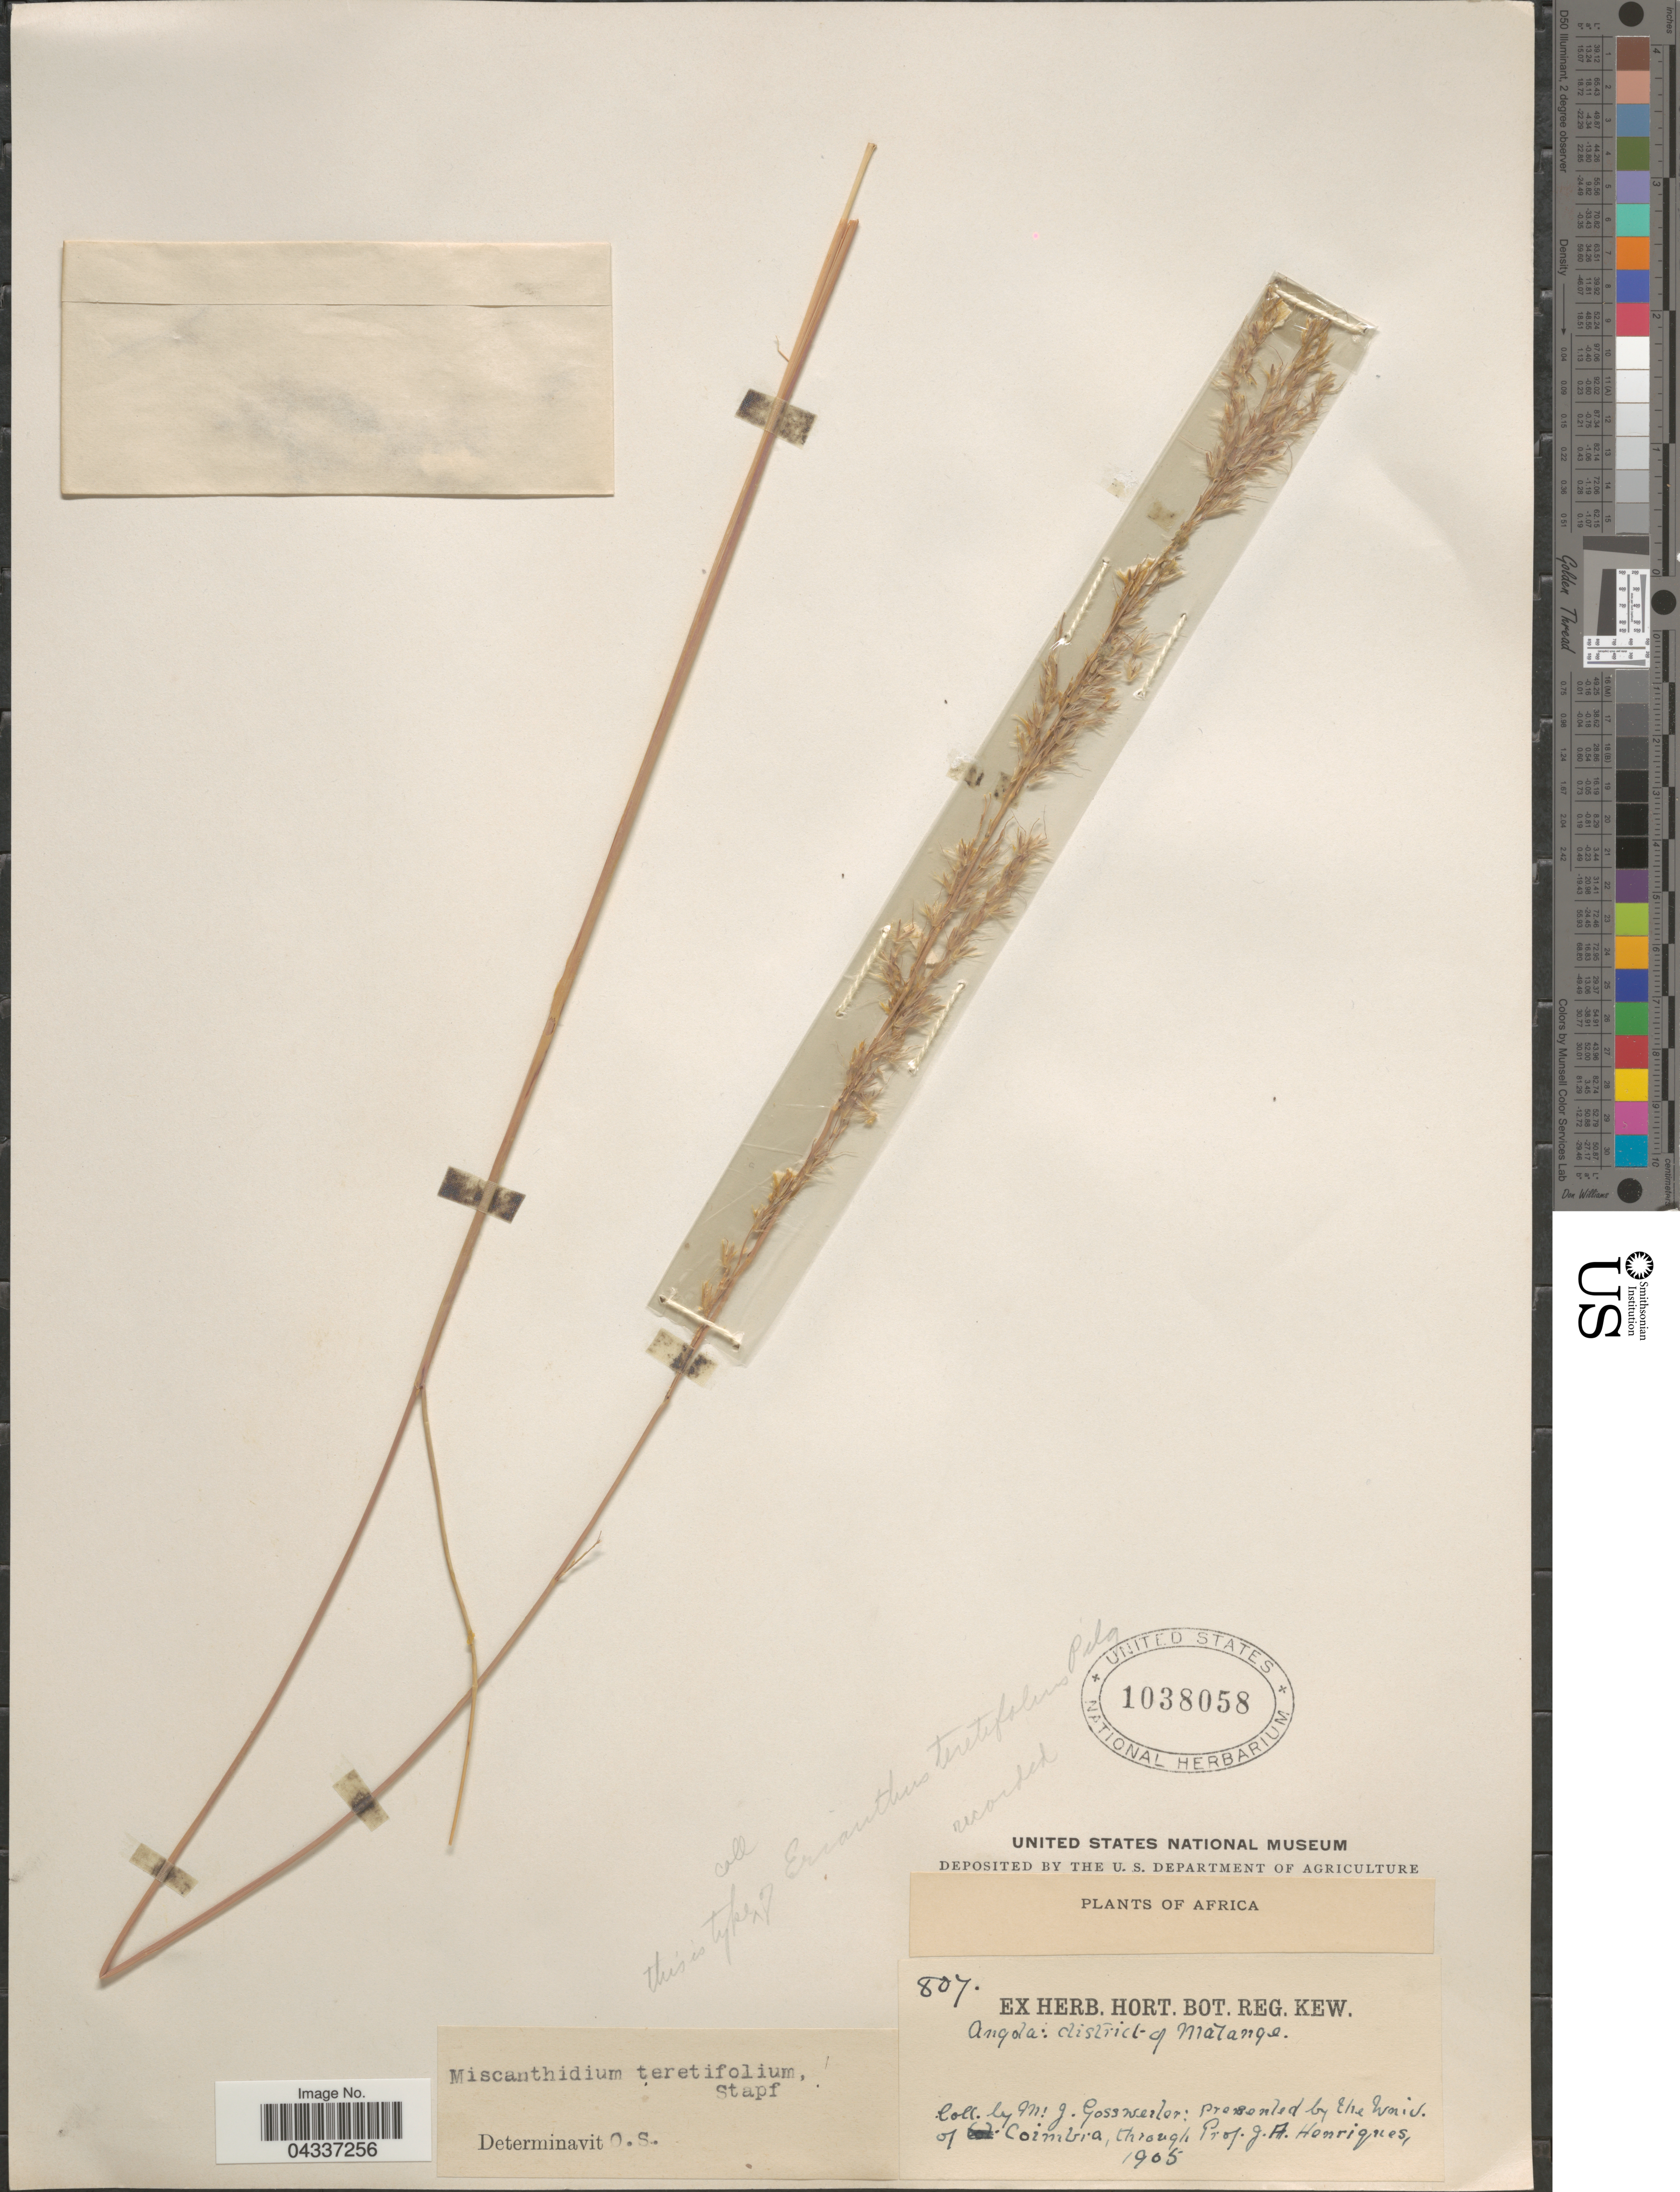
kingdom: Plantae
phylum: Tracheophyta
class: Liliopsida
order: Poales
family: Poaceae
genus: Miscanthidium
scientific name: Miscanthidium teretifolium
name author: (Stapf) Stapf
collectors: J. Gossweiler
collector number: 807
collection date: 1905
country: Angola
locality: District of Malange.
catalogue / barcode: US 1038058